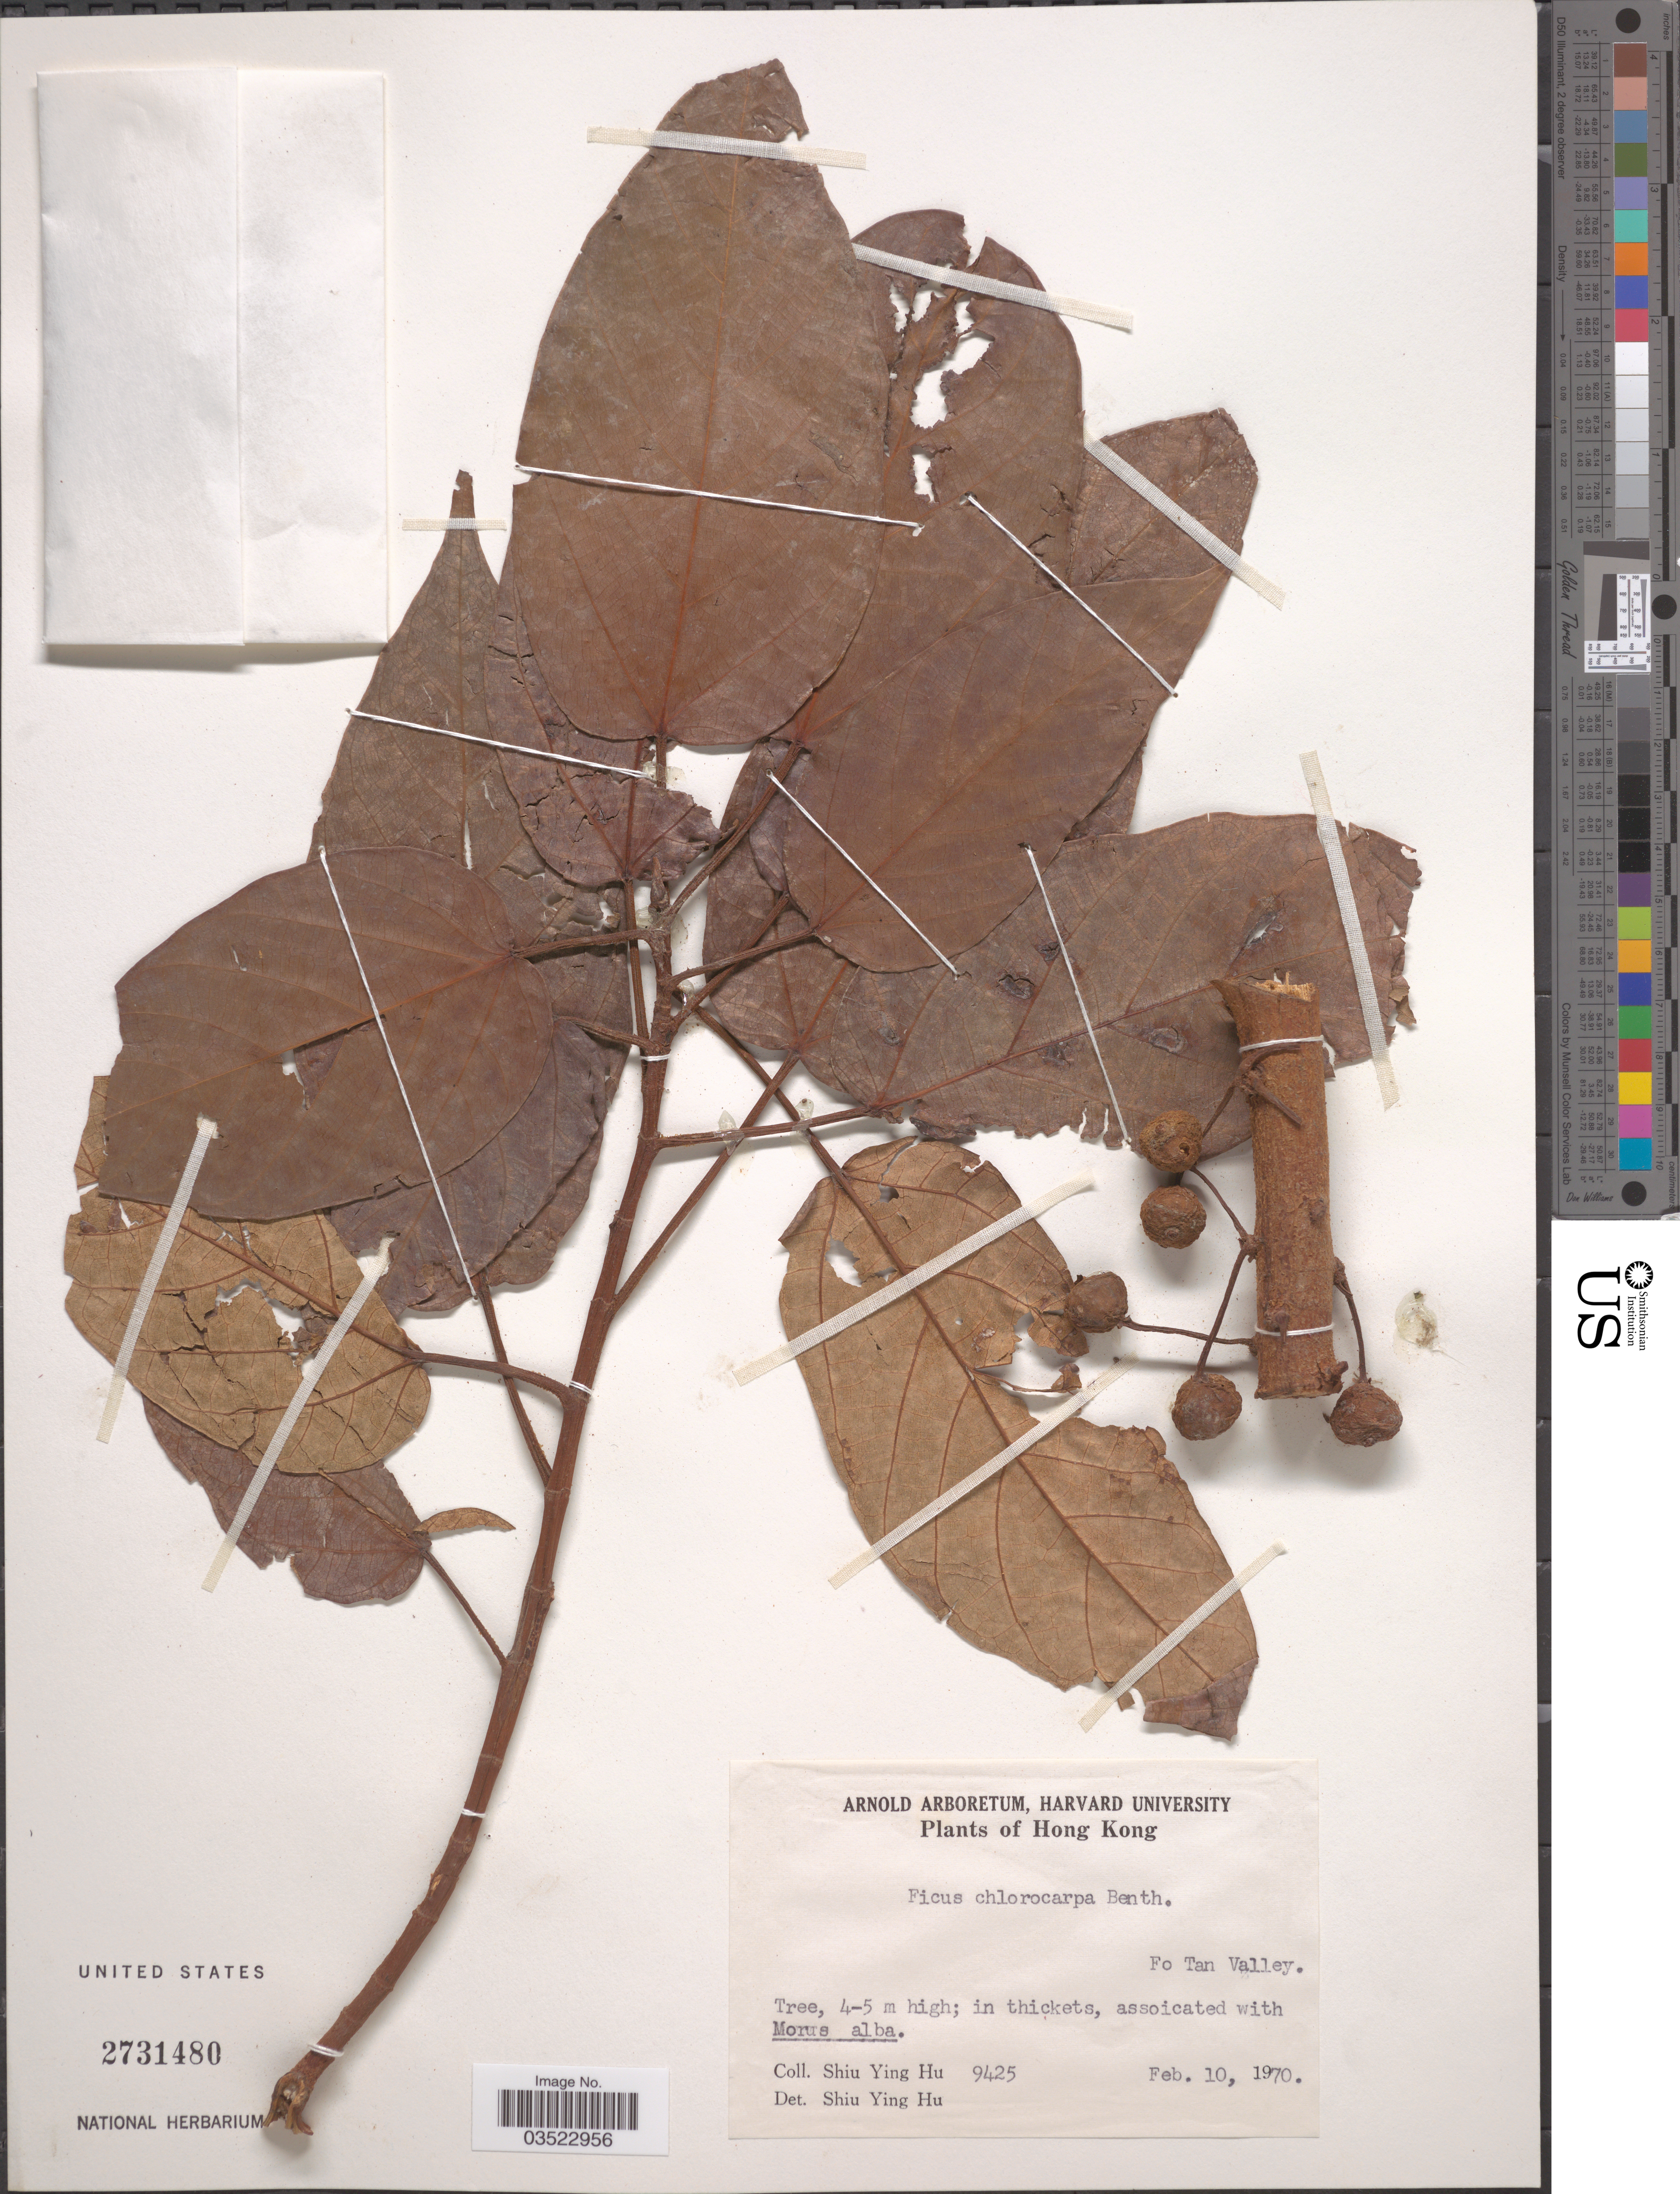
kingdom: Plantae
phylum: Tracheophyta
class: Magnoliopsida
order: Rosales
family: Moraceae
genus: Ficus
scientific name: Ficus variegata var. chlorocarpa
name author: King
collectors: S. Y. Hu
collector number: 9425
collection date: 1970-02-10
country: China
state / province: Hong Kong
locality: Fo Tan Valley.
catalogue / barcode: US 2731480